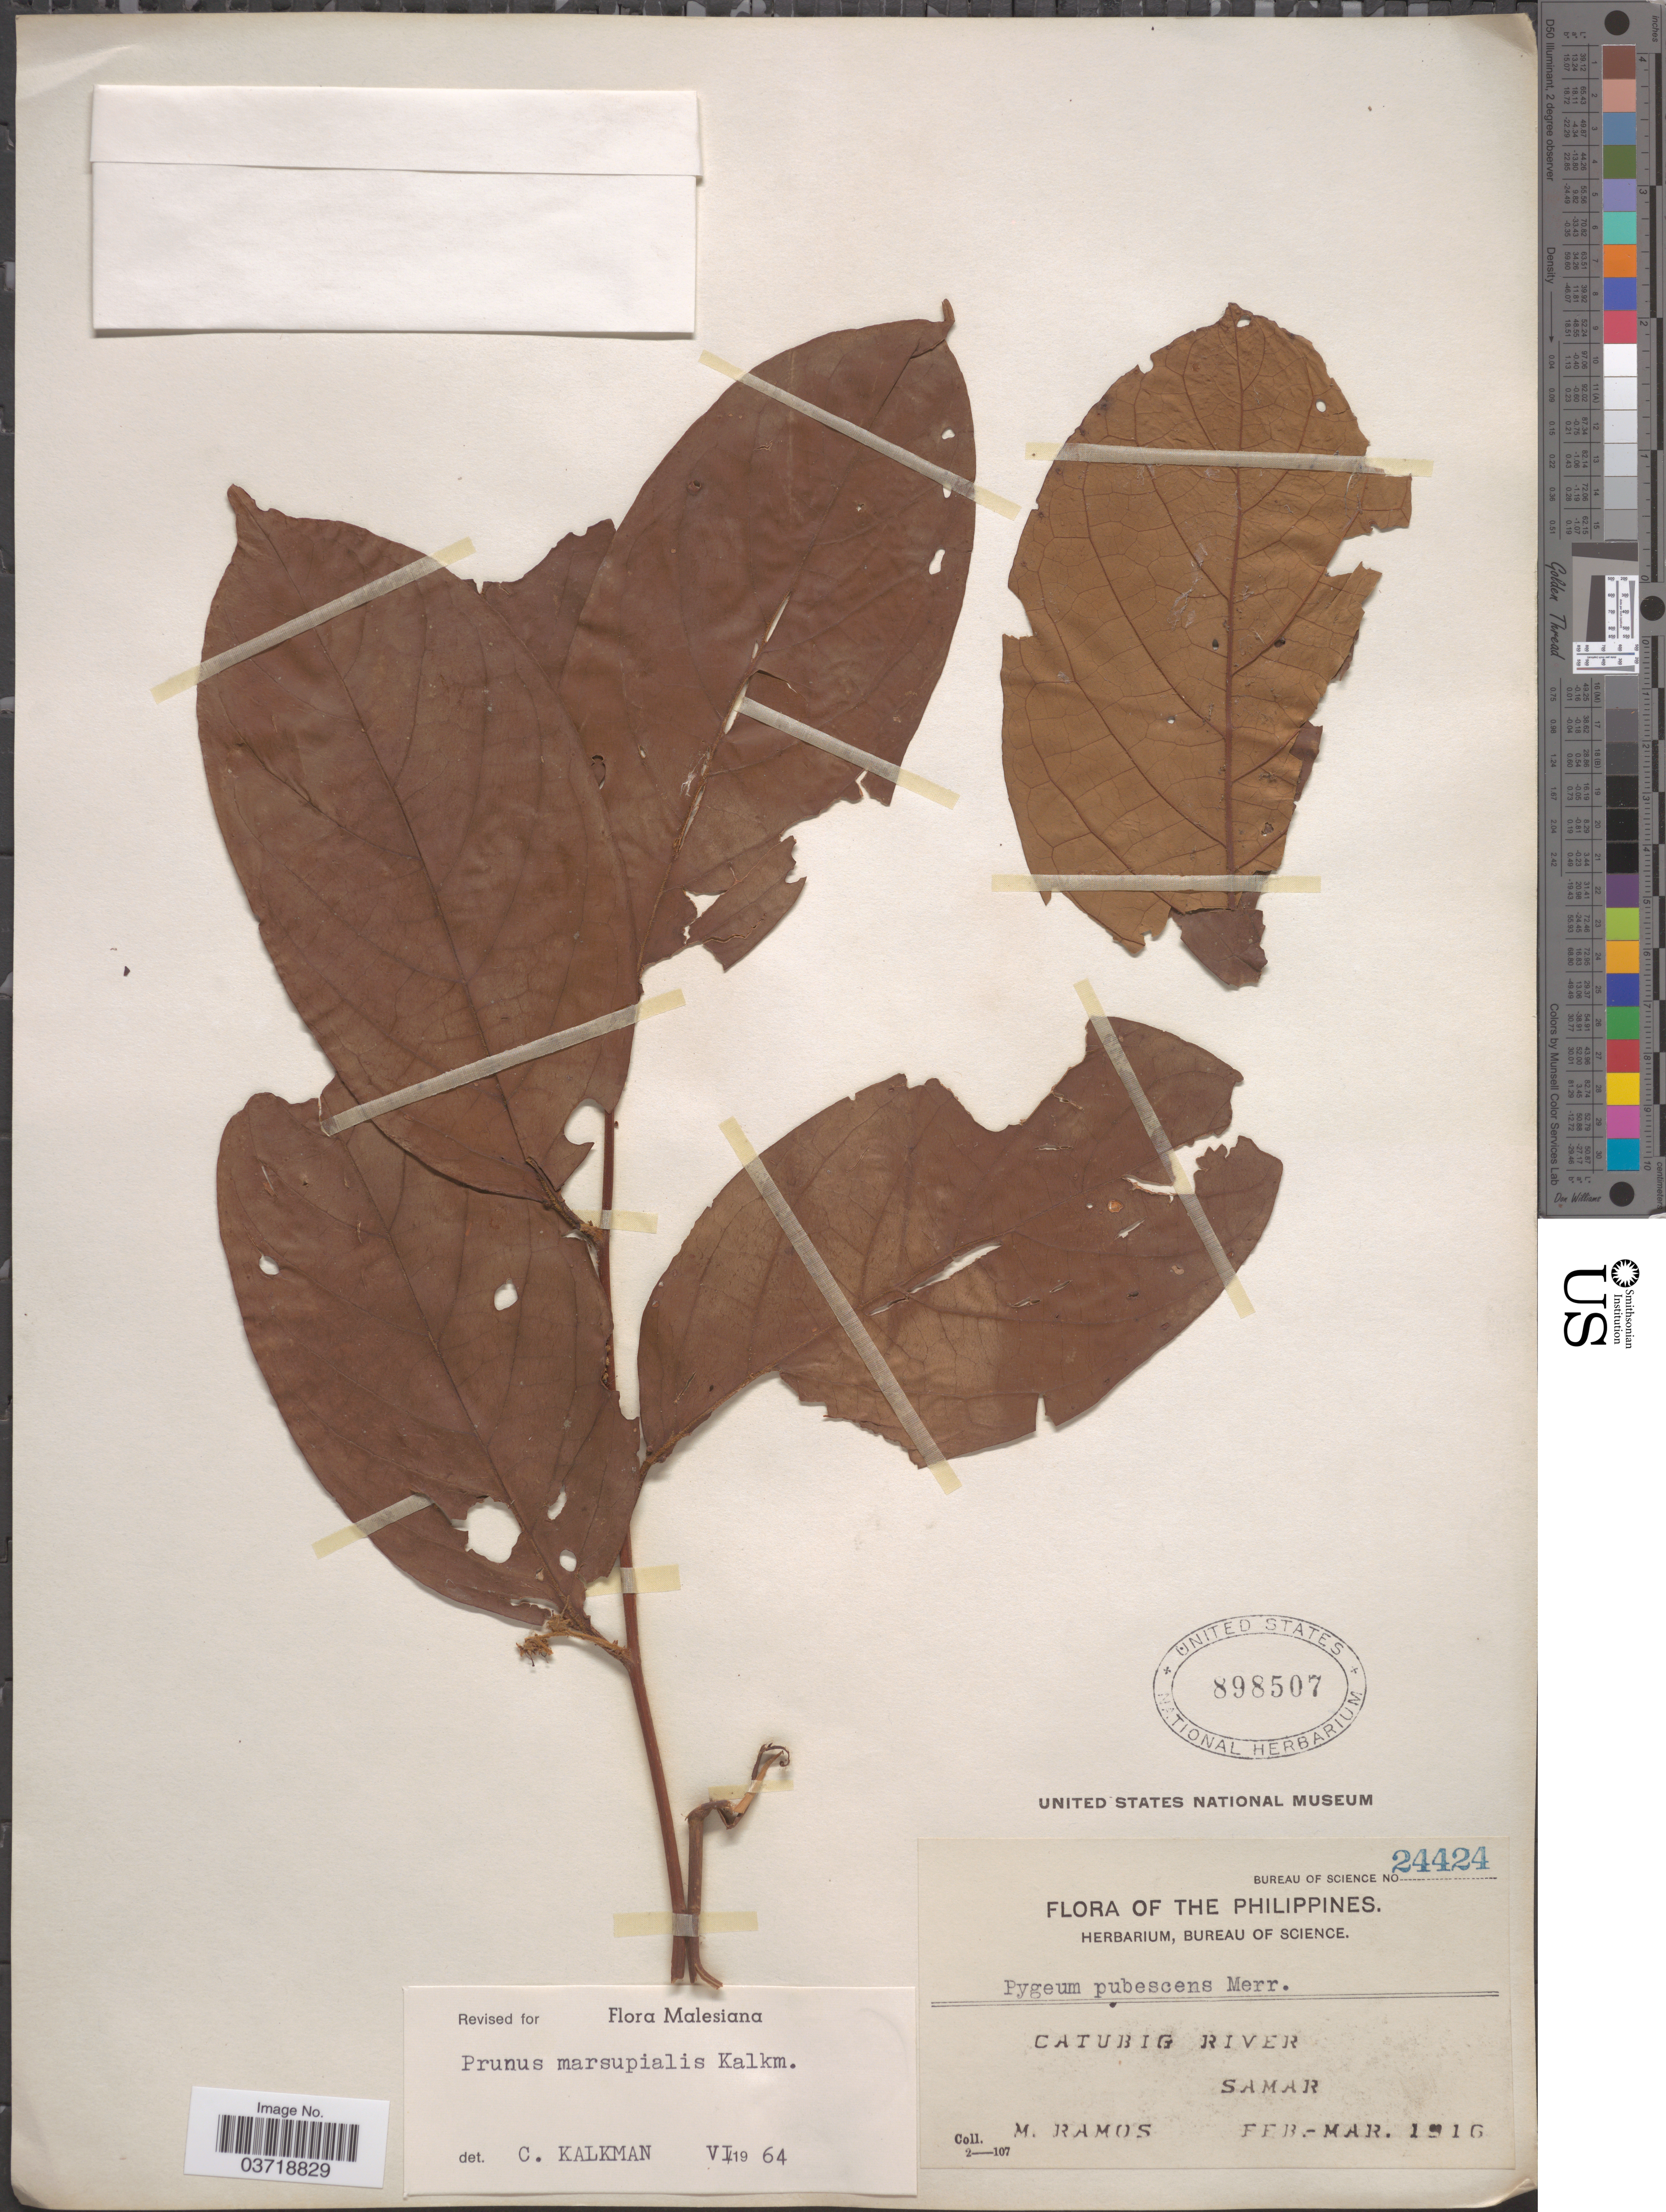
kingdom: Plantae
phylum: Tracheophyta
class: Magnoliopsida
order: Rosales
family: Rosaceae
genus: Prunus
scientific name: Prunus marsupialis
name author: Kalkman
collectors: M. Ramos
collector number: Bureau of Science 24424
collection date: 1916-02/1916-03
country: Philippines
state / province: Eastern Visayas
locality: Catubig River. Samar.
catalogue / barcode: US 898507